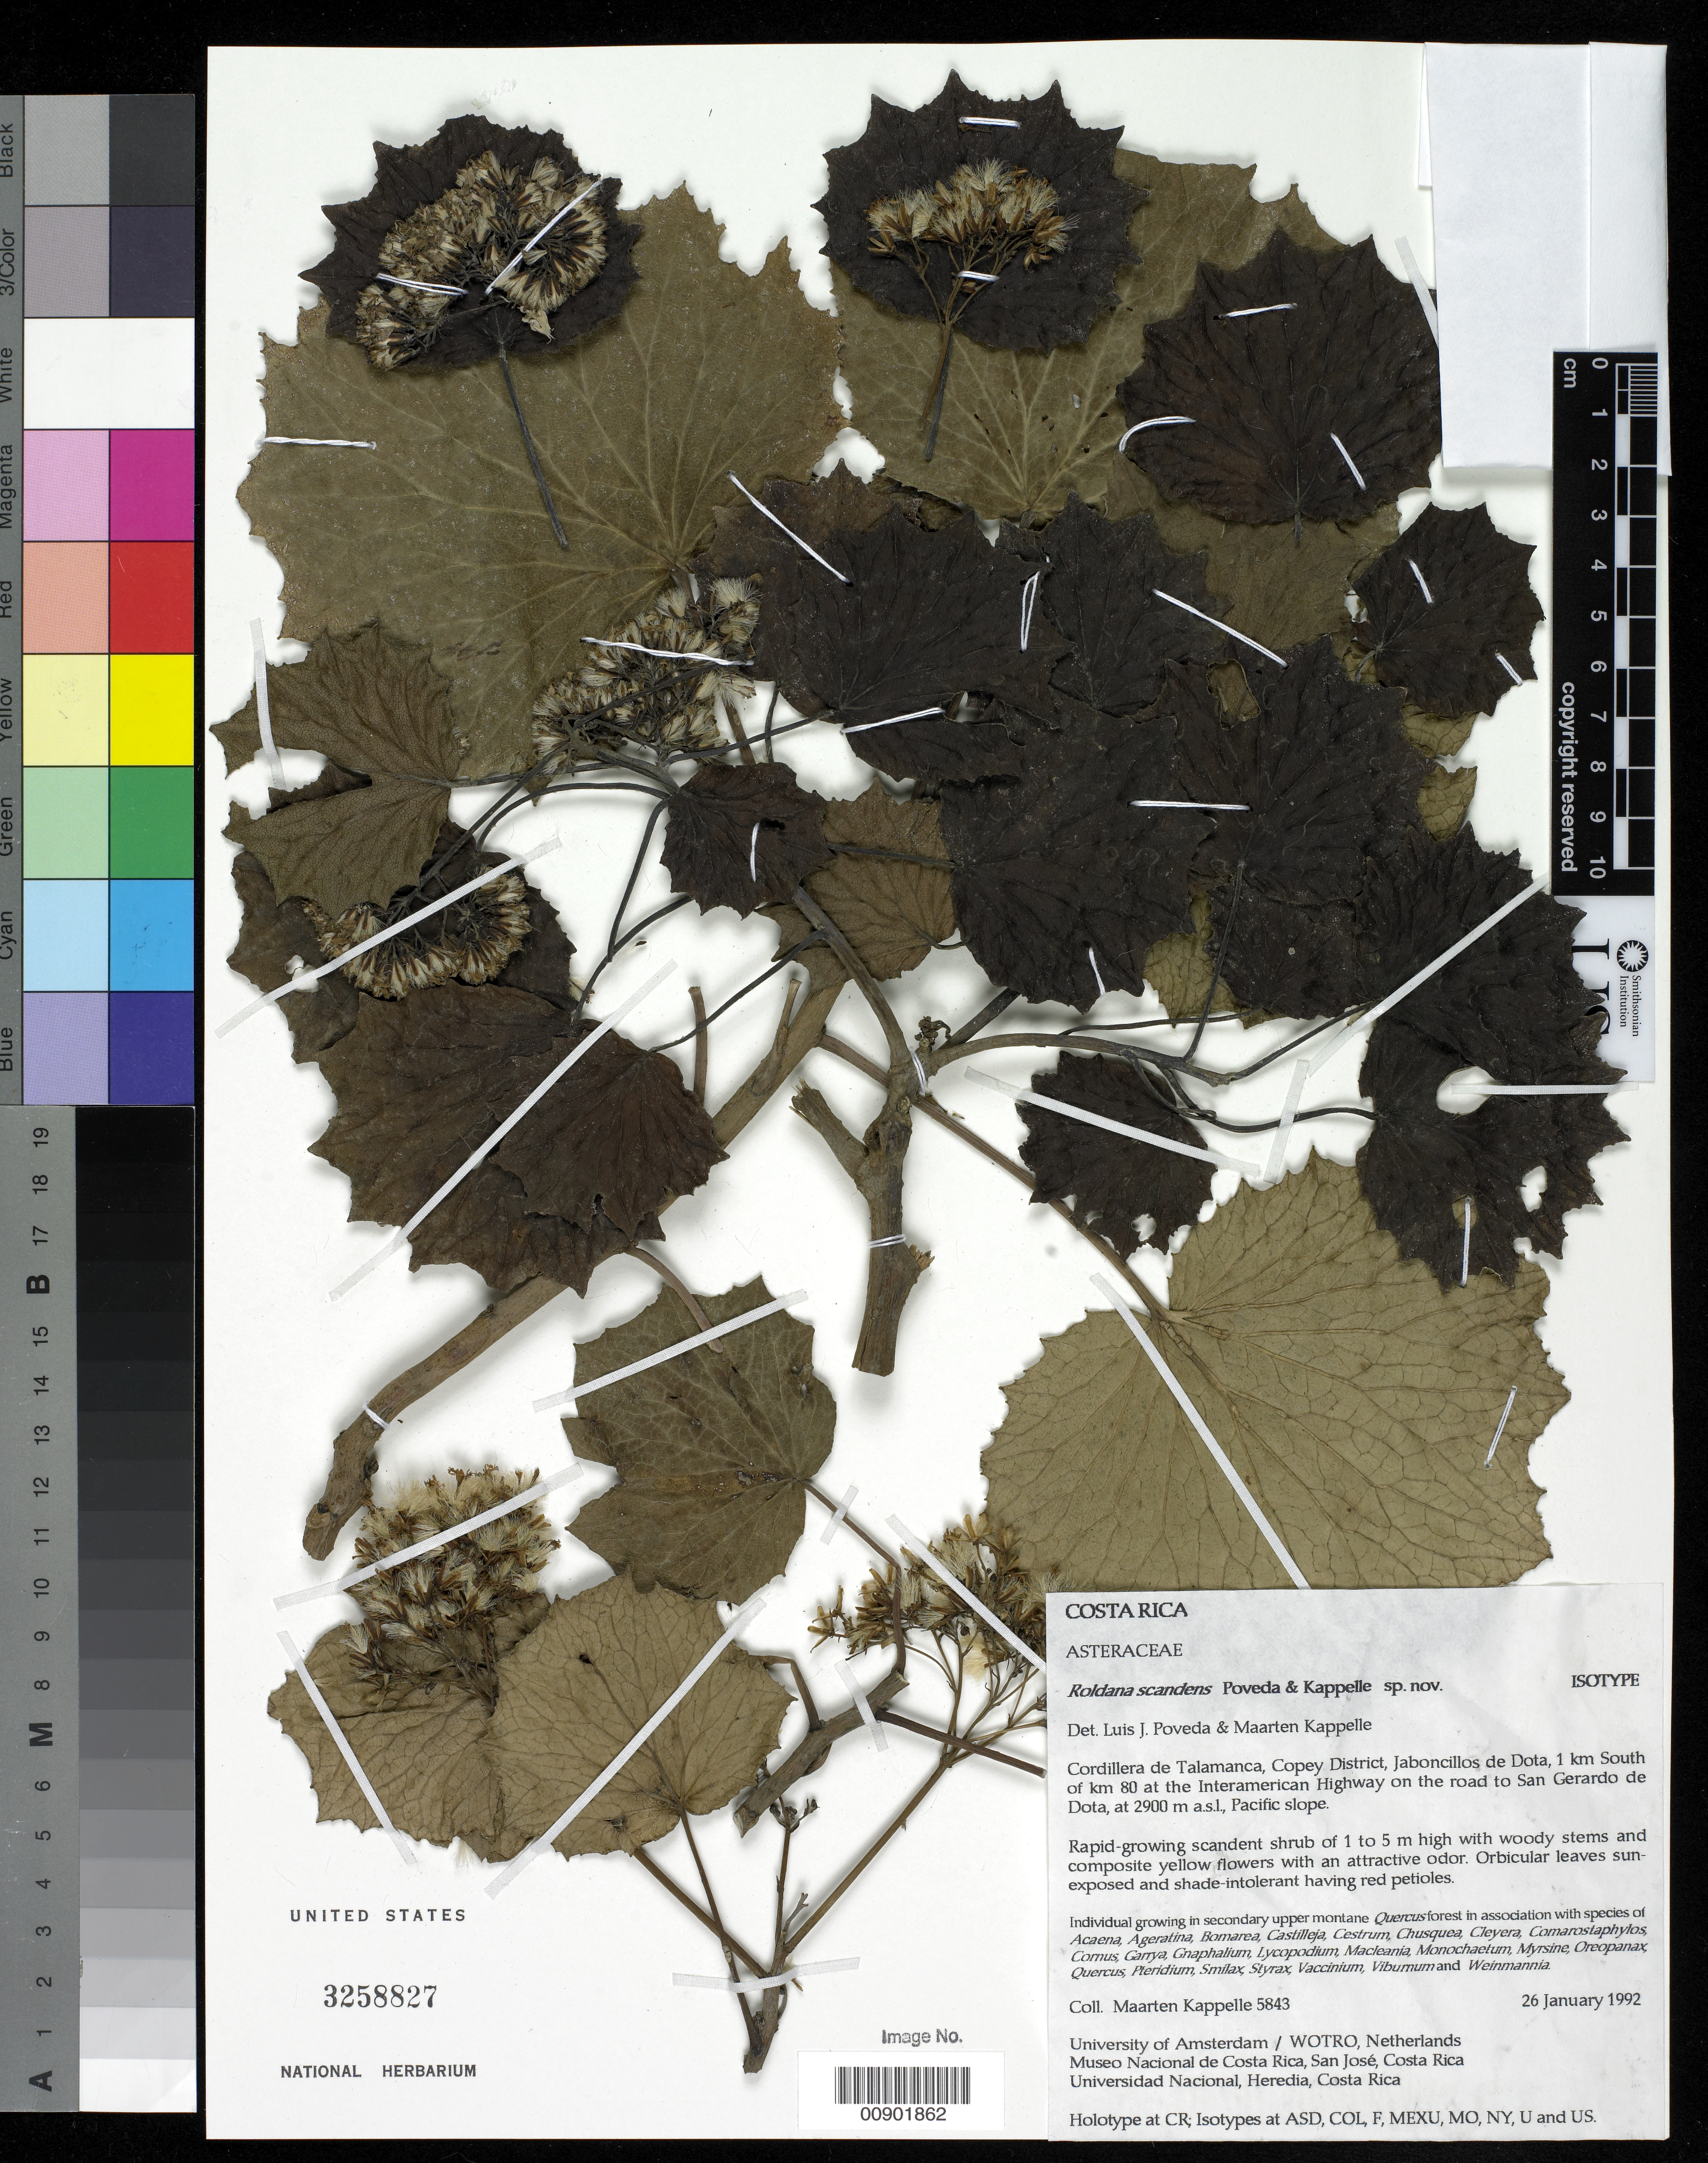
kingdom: Plantae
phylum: Tracheophyta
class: Magnoliopsida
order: Asterales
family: Asteraceae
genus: Roldana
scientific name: Roldana scandens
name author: Poveda & Kappelle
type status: Isotype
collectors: M. Kappelle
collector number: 5843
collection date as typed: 26 Jan 1992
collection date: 1992-01-26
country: Costa Rica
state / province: San José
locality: Cordillera de Talamanca, Copey District, Jaboncillos de Dota, 1 km South of km 80 at the Interamerican Highway on the road to San Gerardo de Dota, Pacific slope.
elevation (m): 2900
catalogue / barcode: US 3258827